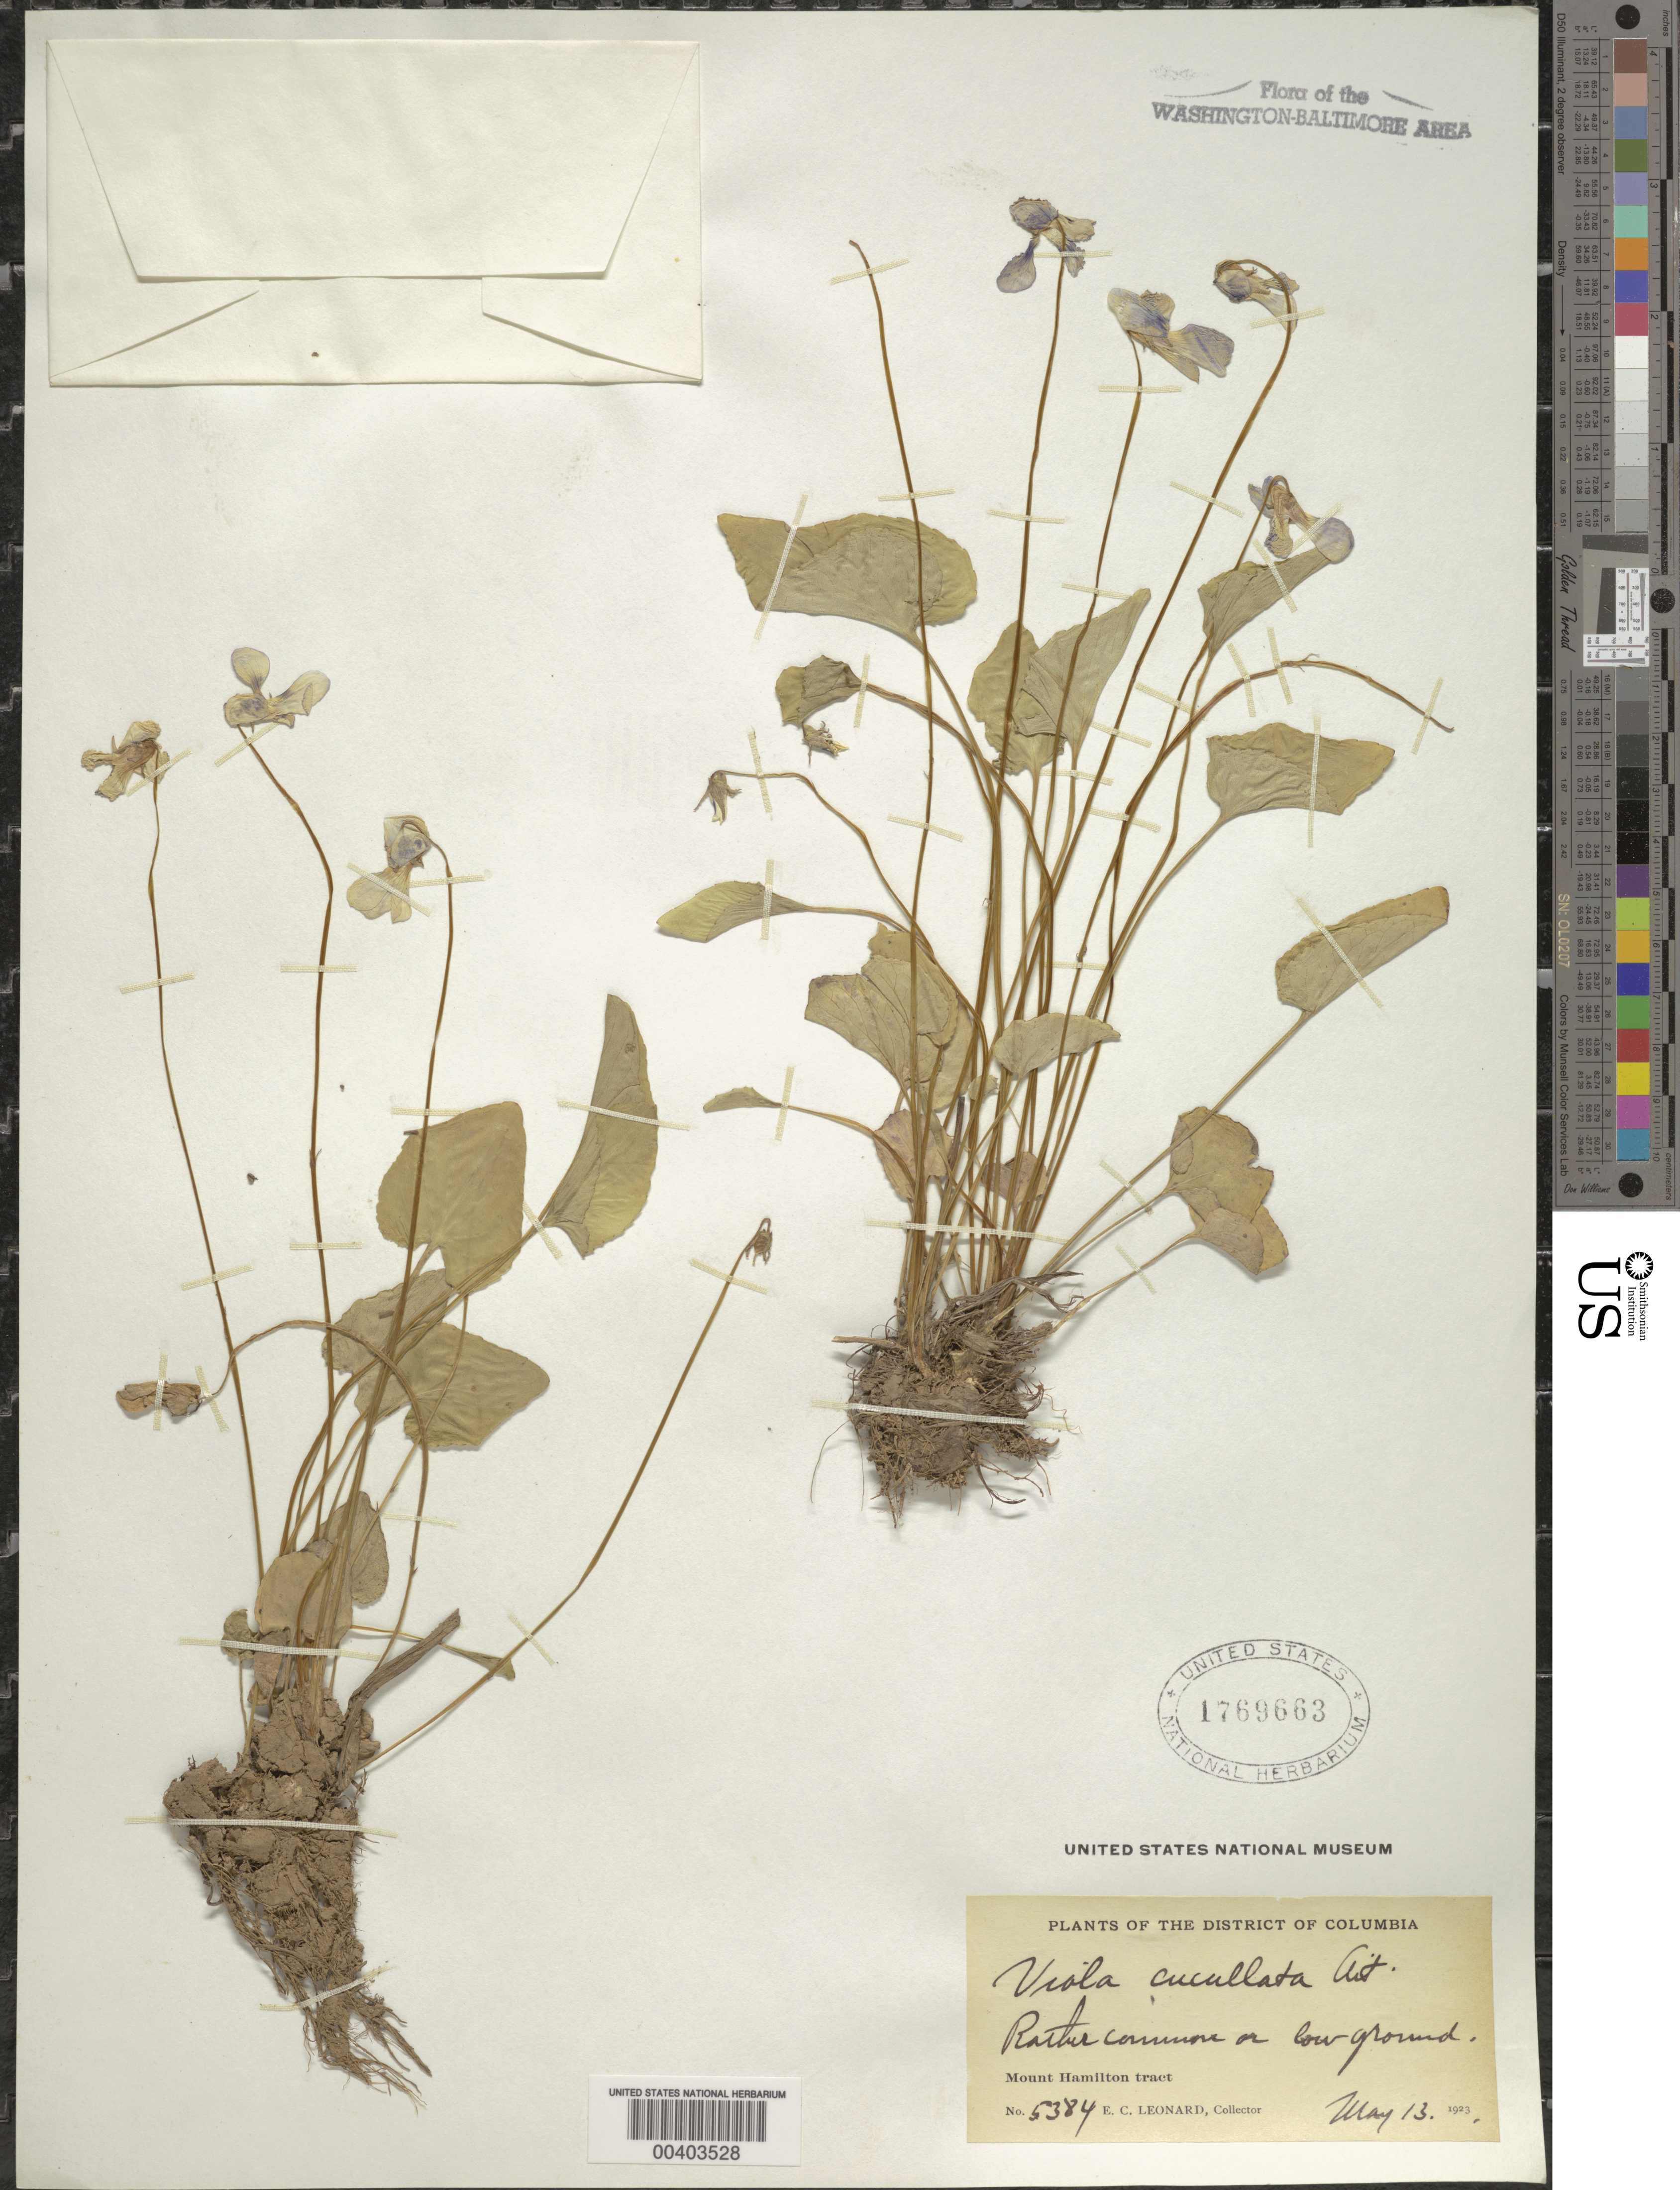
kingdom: Plantae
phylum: Tracheophyta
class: Magnoliopsida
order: Malpighiales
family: Violaceae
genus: Viola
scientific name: Viola cucullata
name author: Aiton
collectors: E. C. Leonard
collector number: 5384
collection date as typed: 13 May 1923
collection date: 1923-05-13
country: United States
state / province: District of Columbia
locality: Mount Hamilton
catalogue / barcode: US 1769663